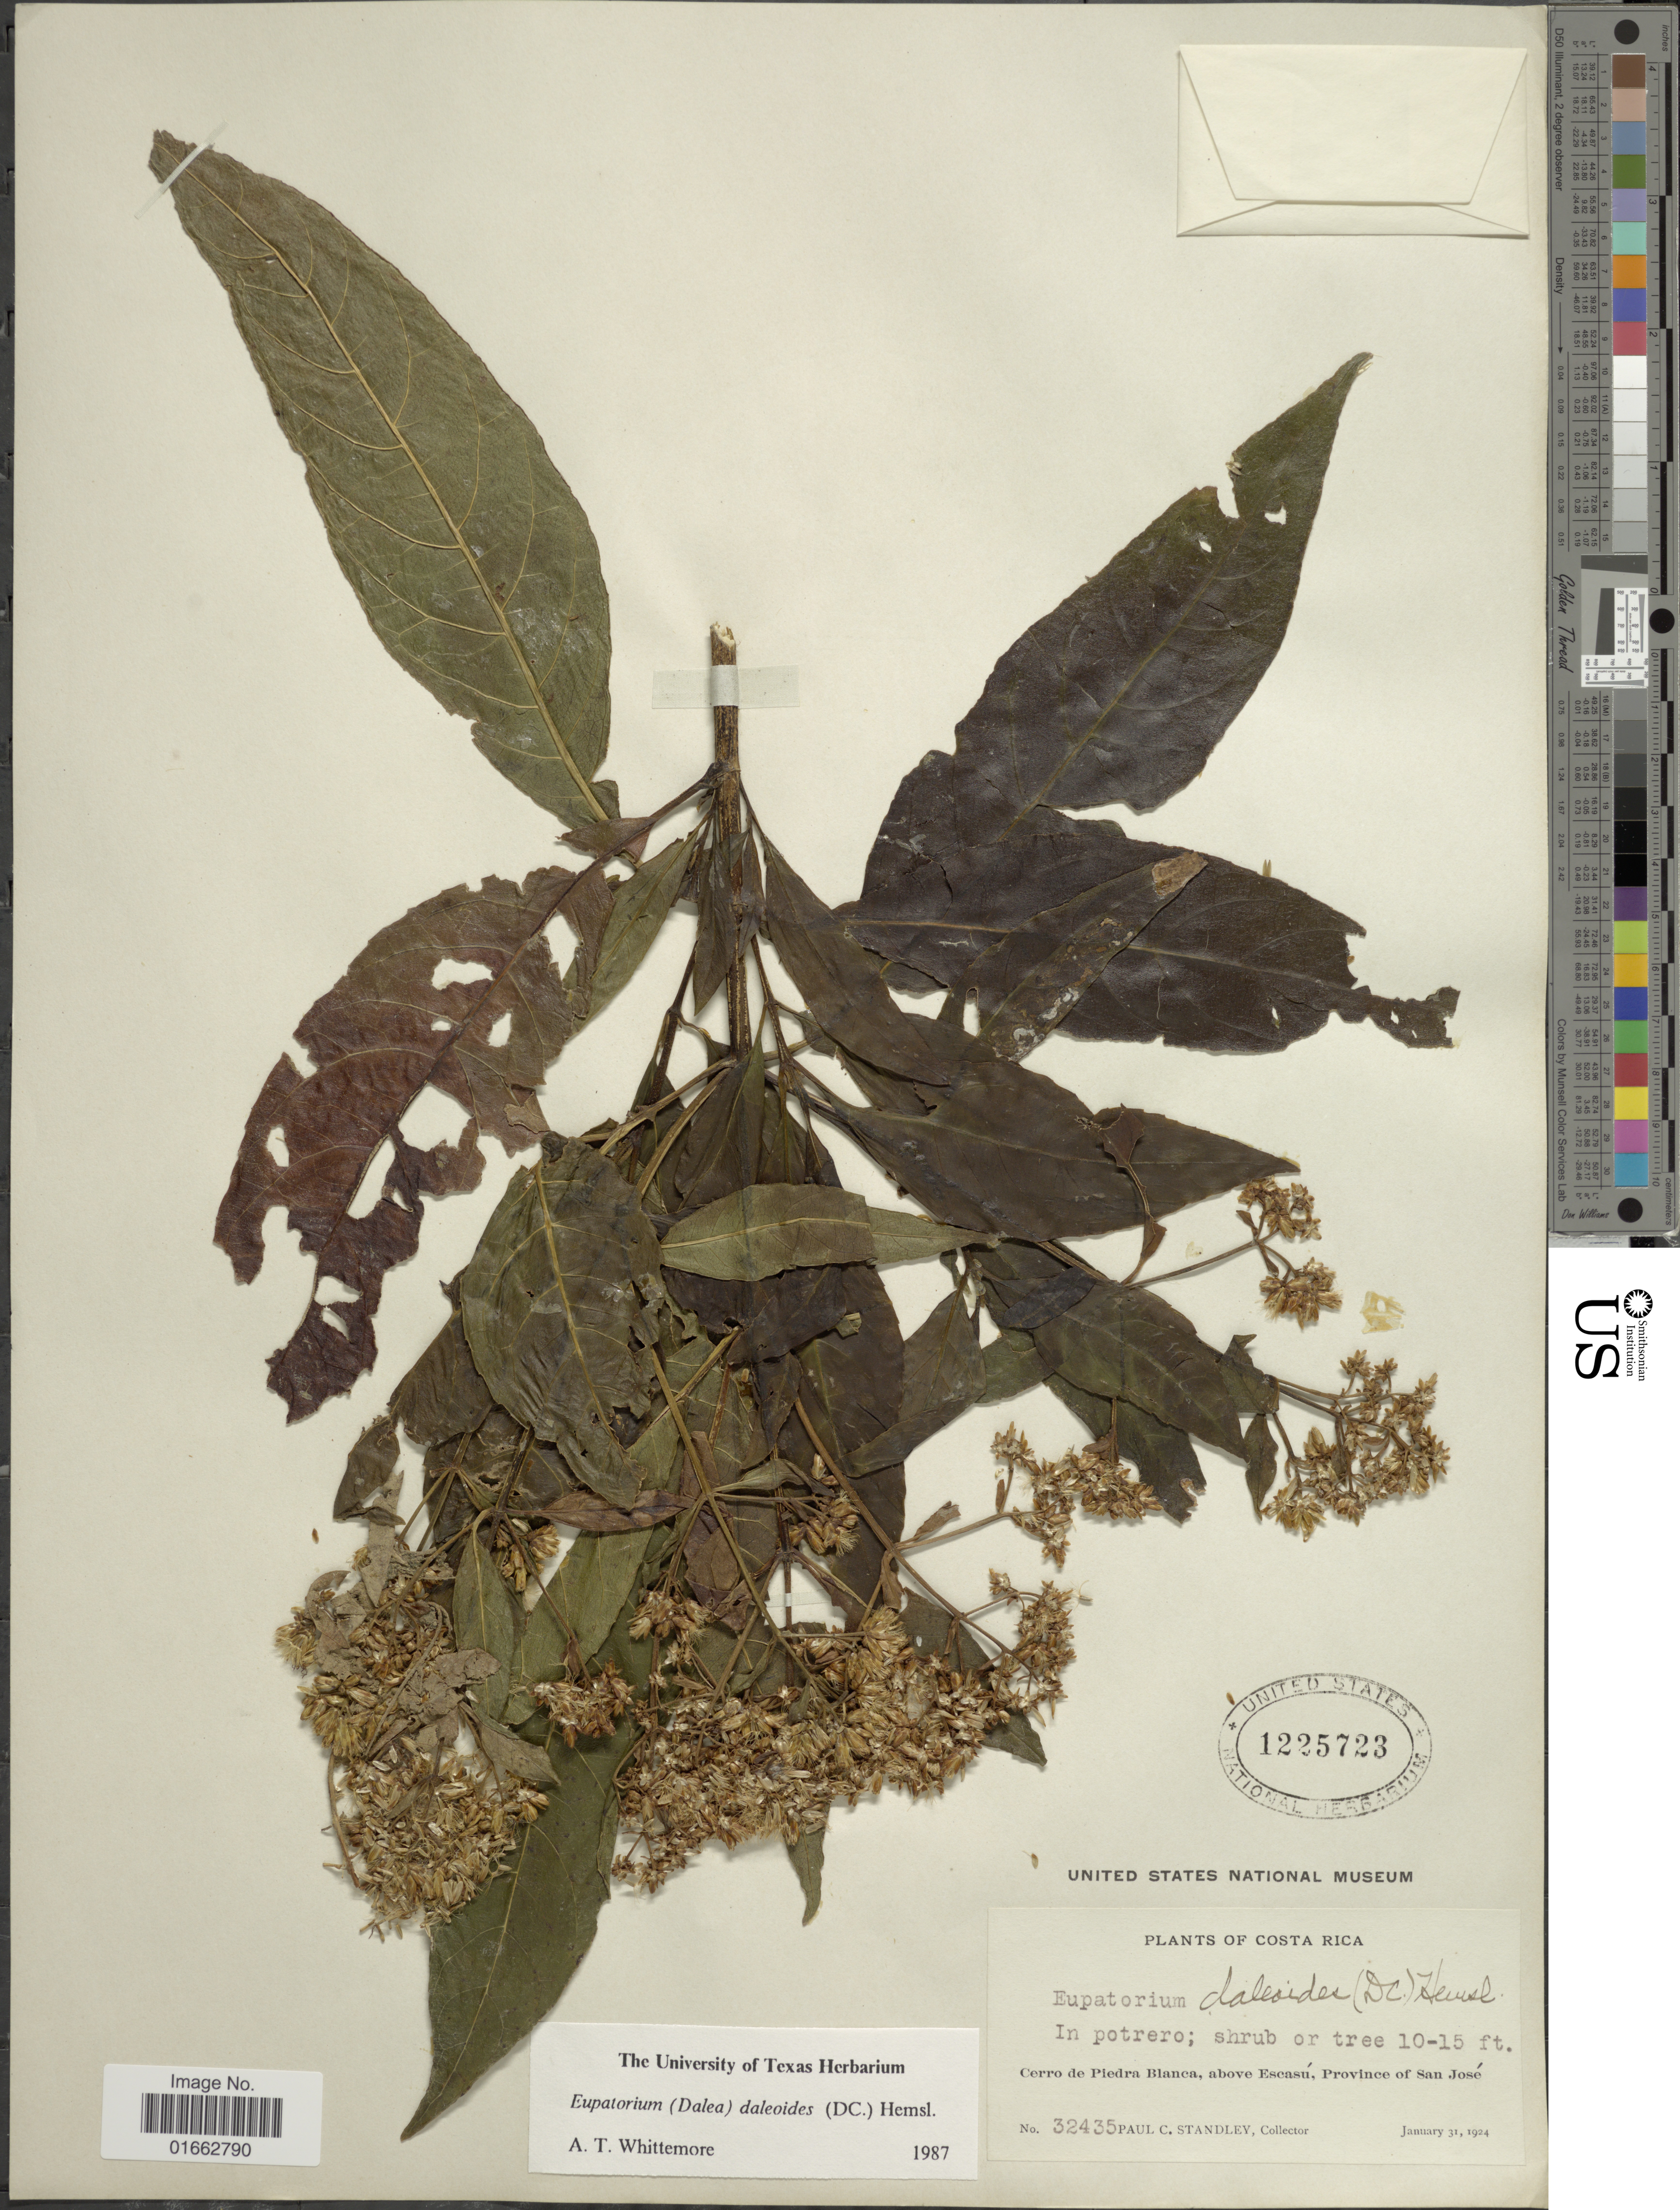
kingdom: Plantae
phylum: Tracheophyta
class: Magnoliopsida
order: Asterales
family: Asteraceae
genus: Critonia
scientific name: Critonia daleoides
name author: DC.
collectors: P. C. Standley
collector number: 32435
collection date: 1924-01-31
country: Costa Rica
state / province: San José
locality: Cerro de Piedra Blanca, above Escasú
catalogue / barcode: US 1225723